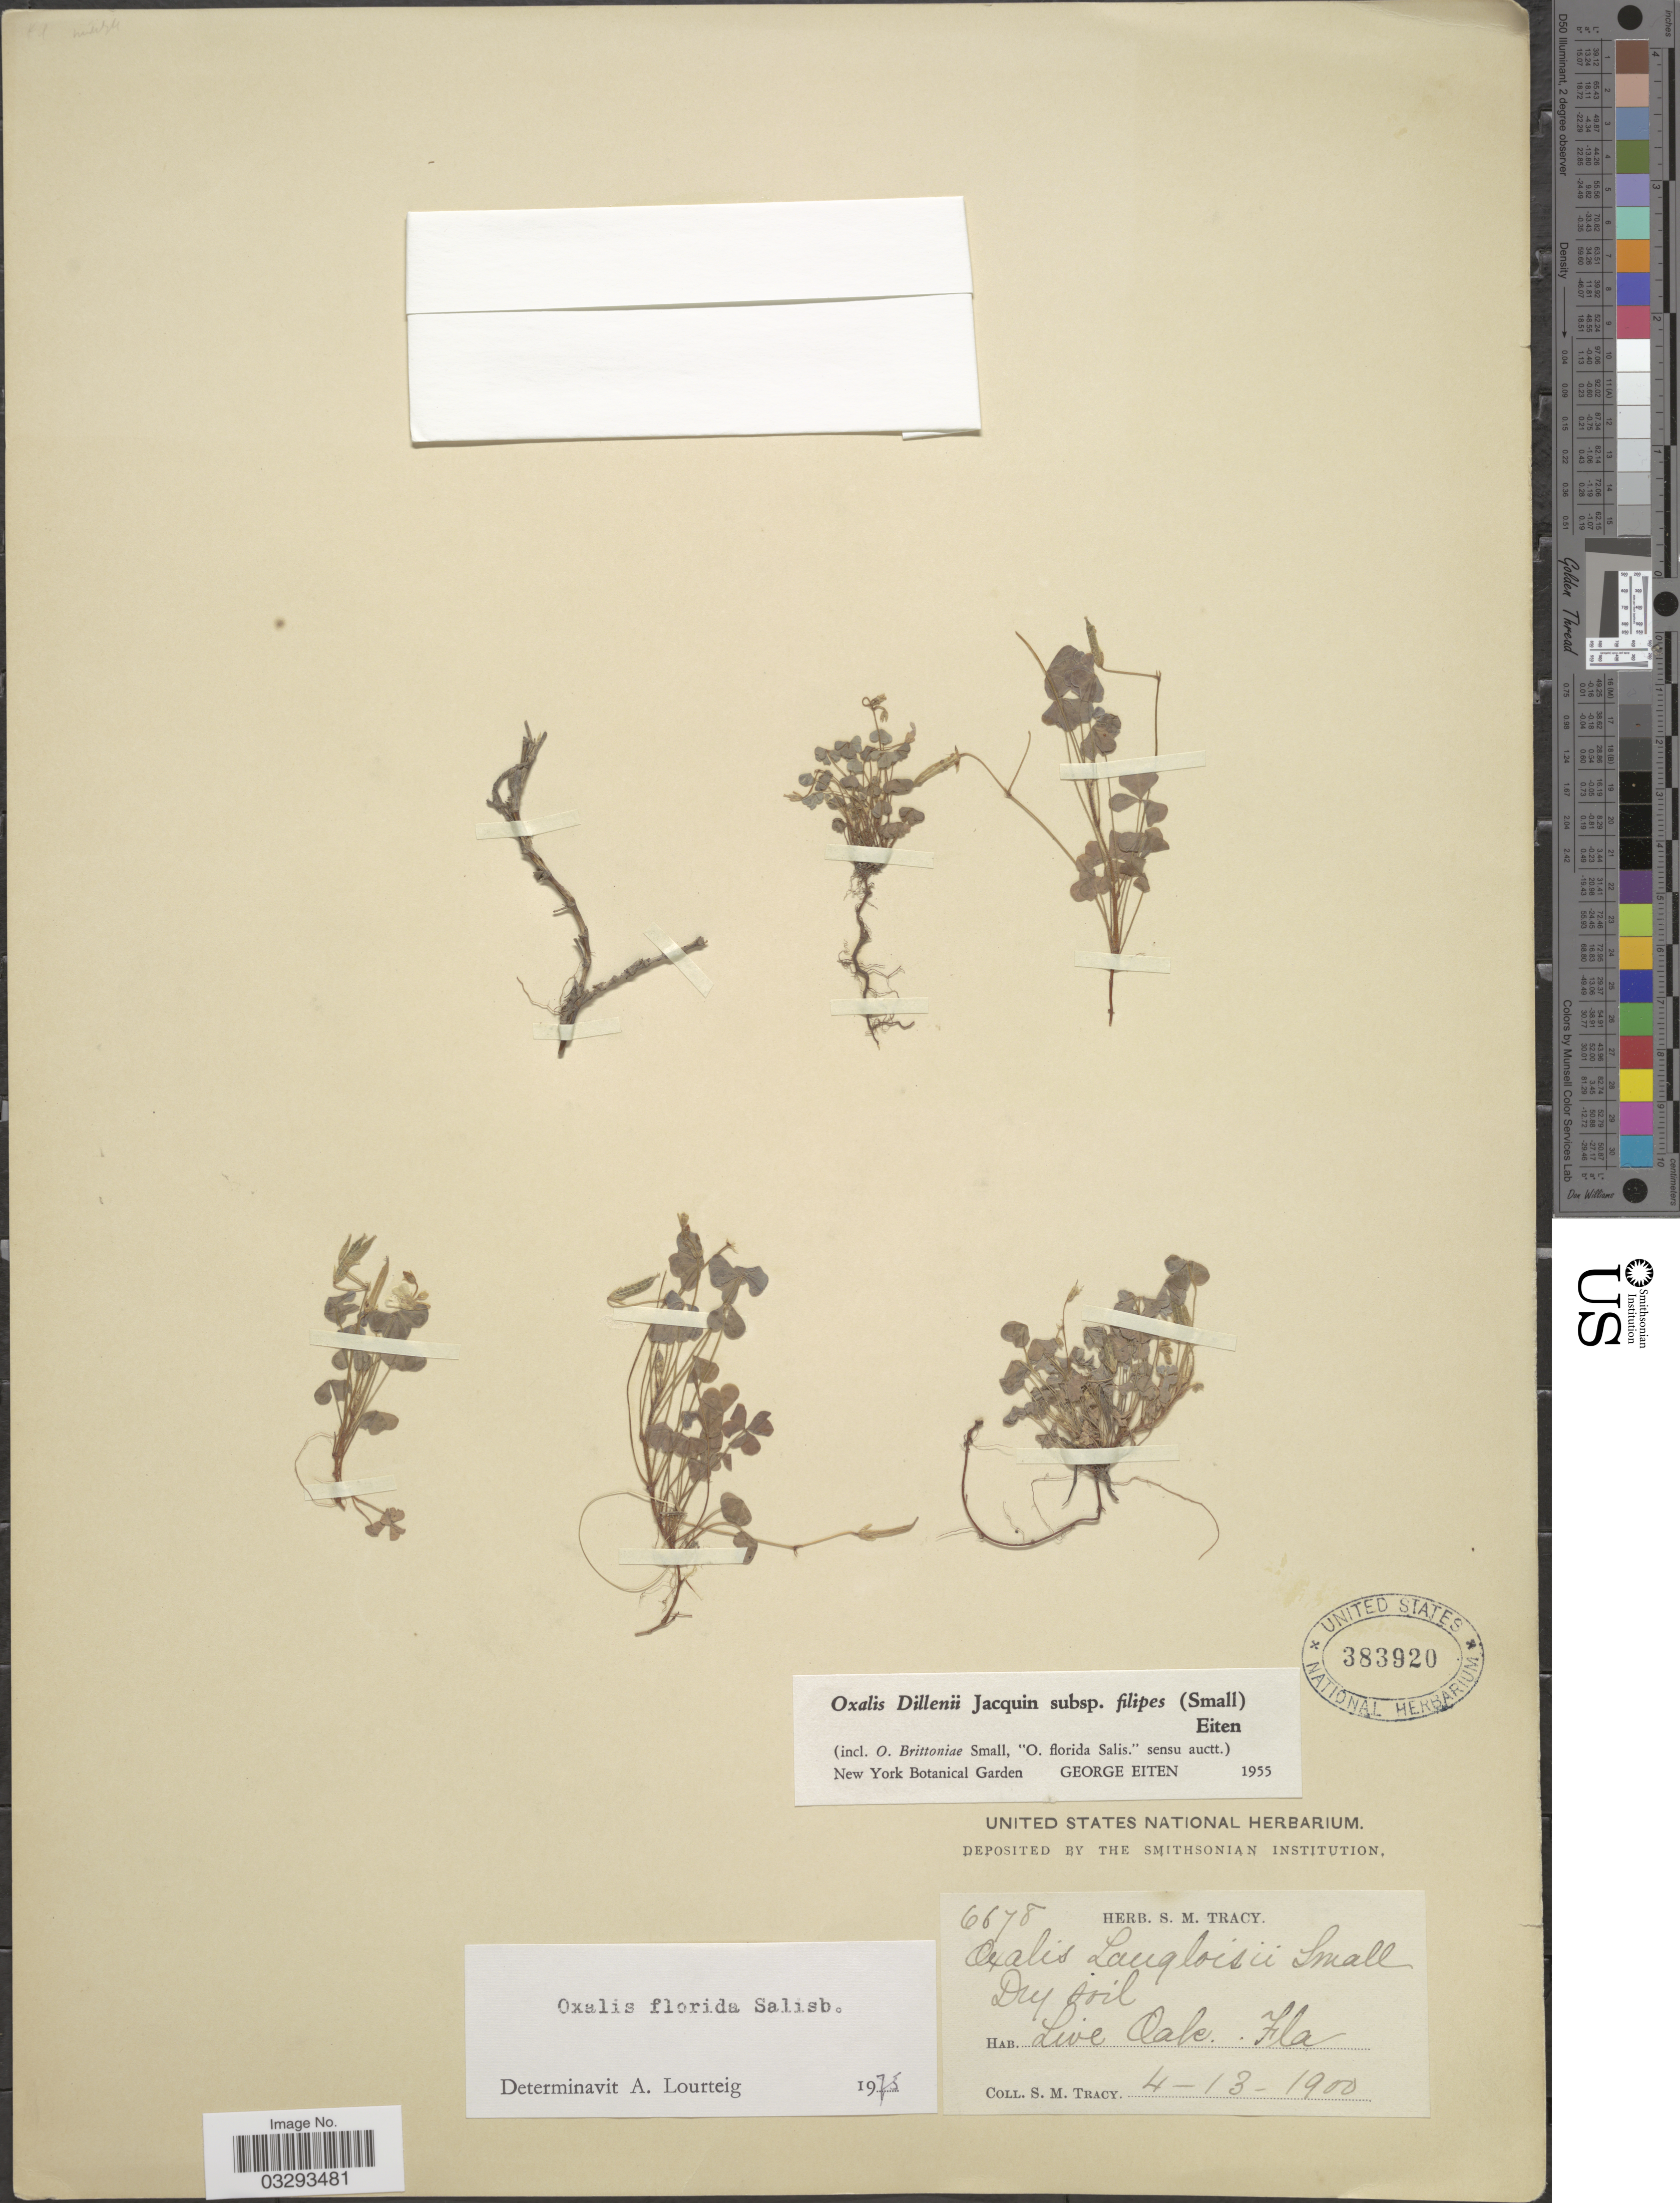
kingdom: Plantae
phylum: Tracheophyta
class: Magnoliopsida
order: Oxalidales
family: Oxalidaceae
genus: Oxalis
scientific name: Oxalis florida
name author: Salisb.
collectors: S. M. Tracy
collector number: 6678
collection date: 1900-04-13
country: United States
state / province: Florida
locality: Live Oak.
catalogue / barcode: US 383920